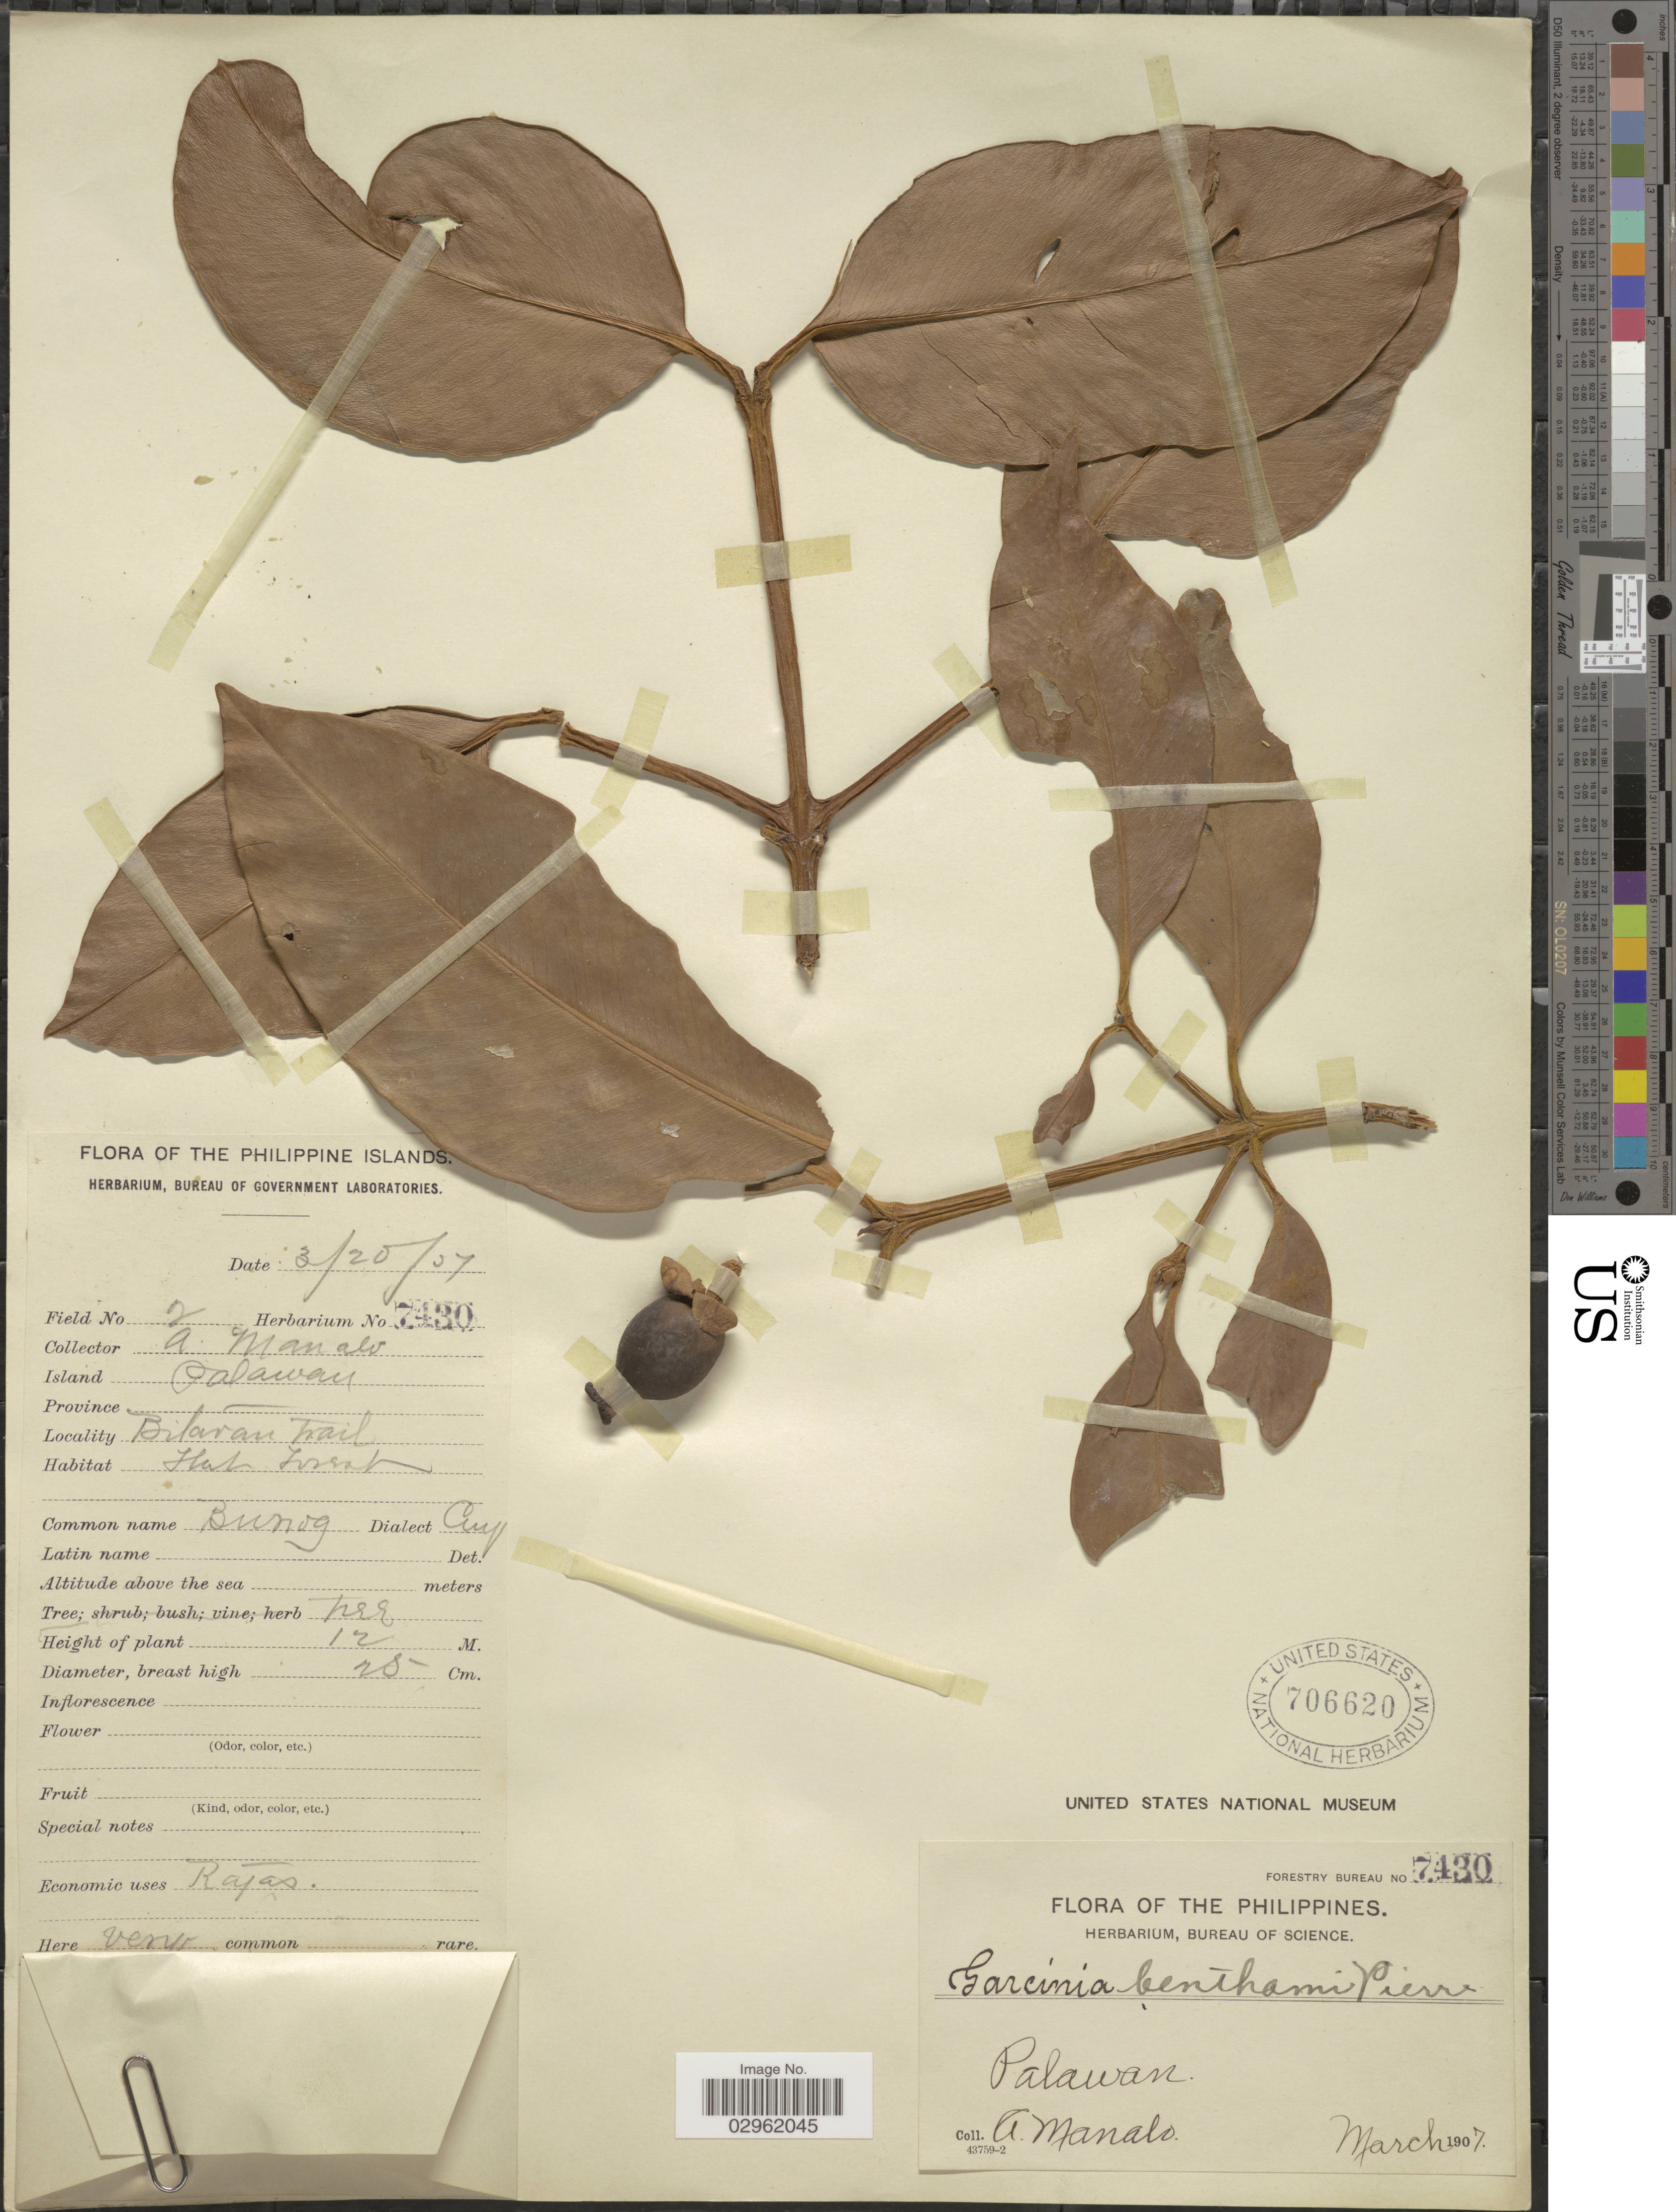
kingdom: Plantae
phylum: Tracheophyta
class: Magnoliopsida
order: Malpighiales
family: Clusiaceae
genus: Garcinia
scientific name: Garcinia sp.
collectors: A. Manalo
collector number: Forestry Bureau 7430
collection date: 1907-03-20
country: Philippines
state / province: Mimaropa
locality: Philippine Islands. Island Palawan. Bilaran Trail.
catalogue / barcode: US 706620